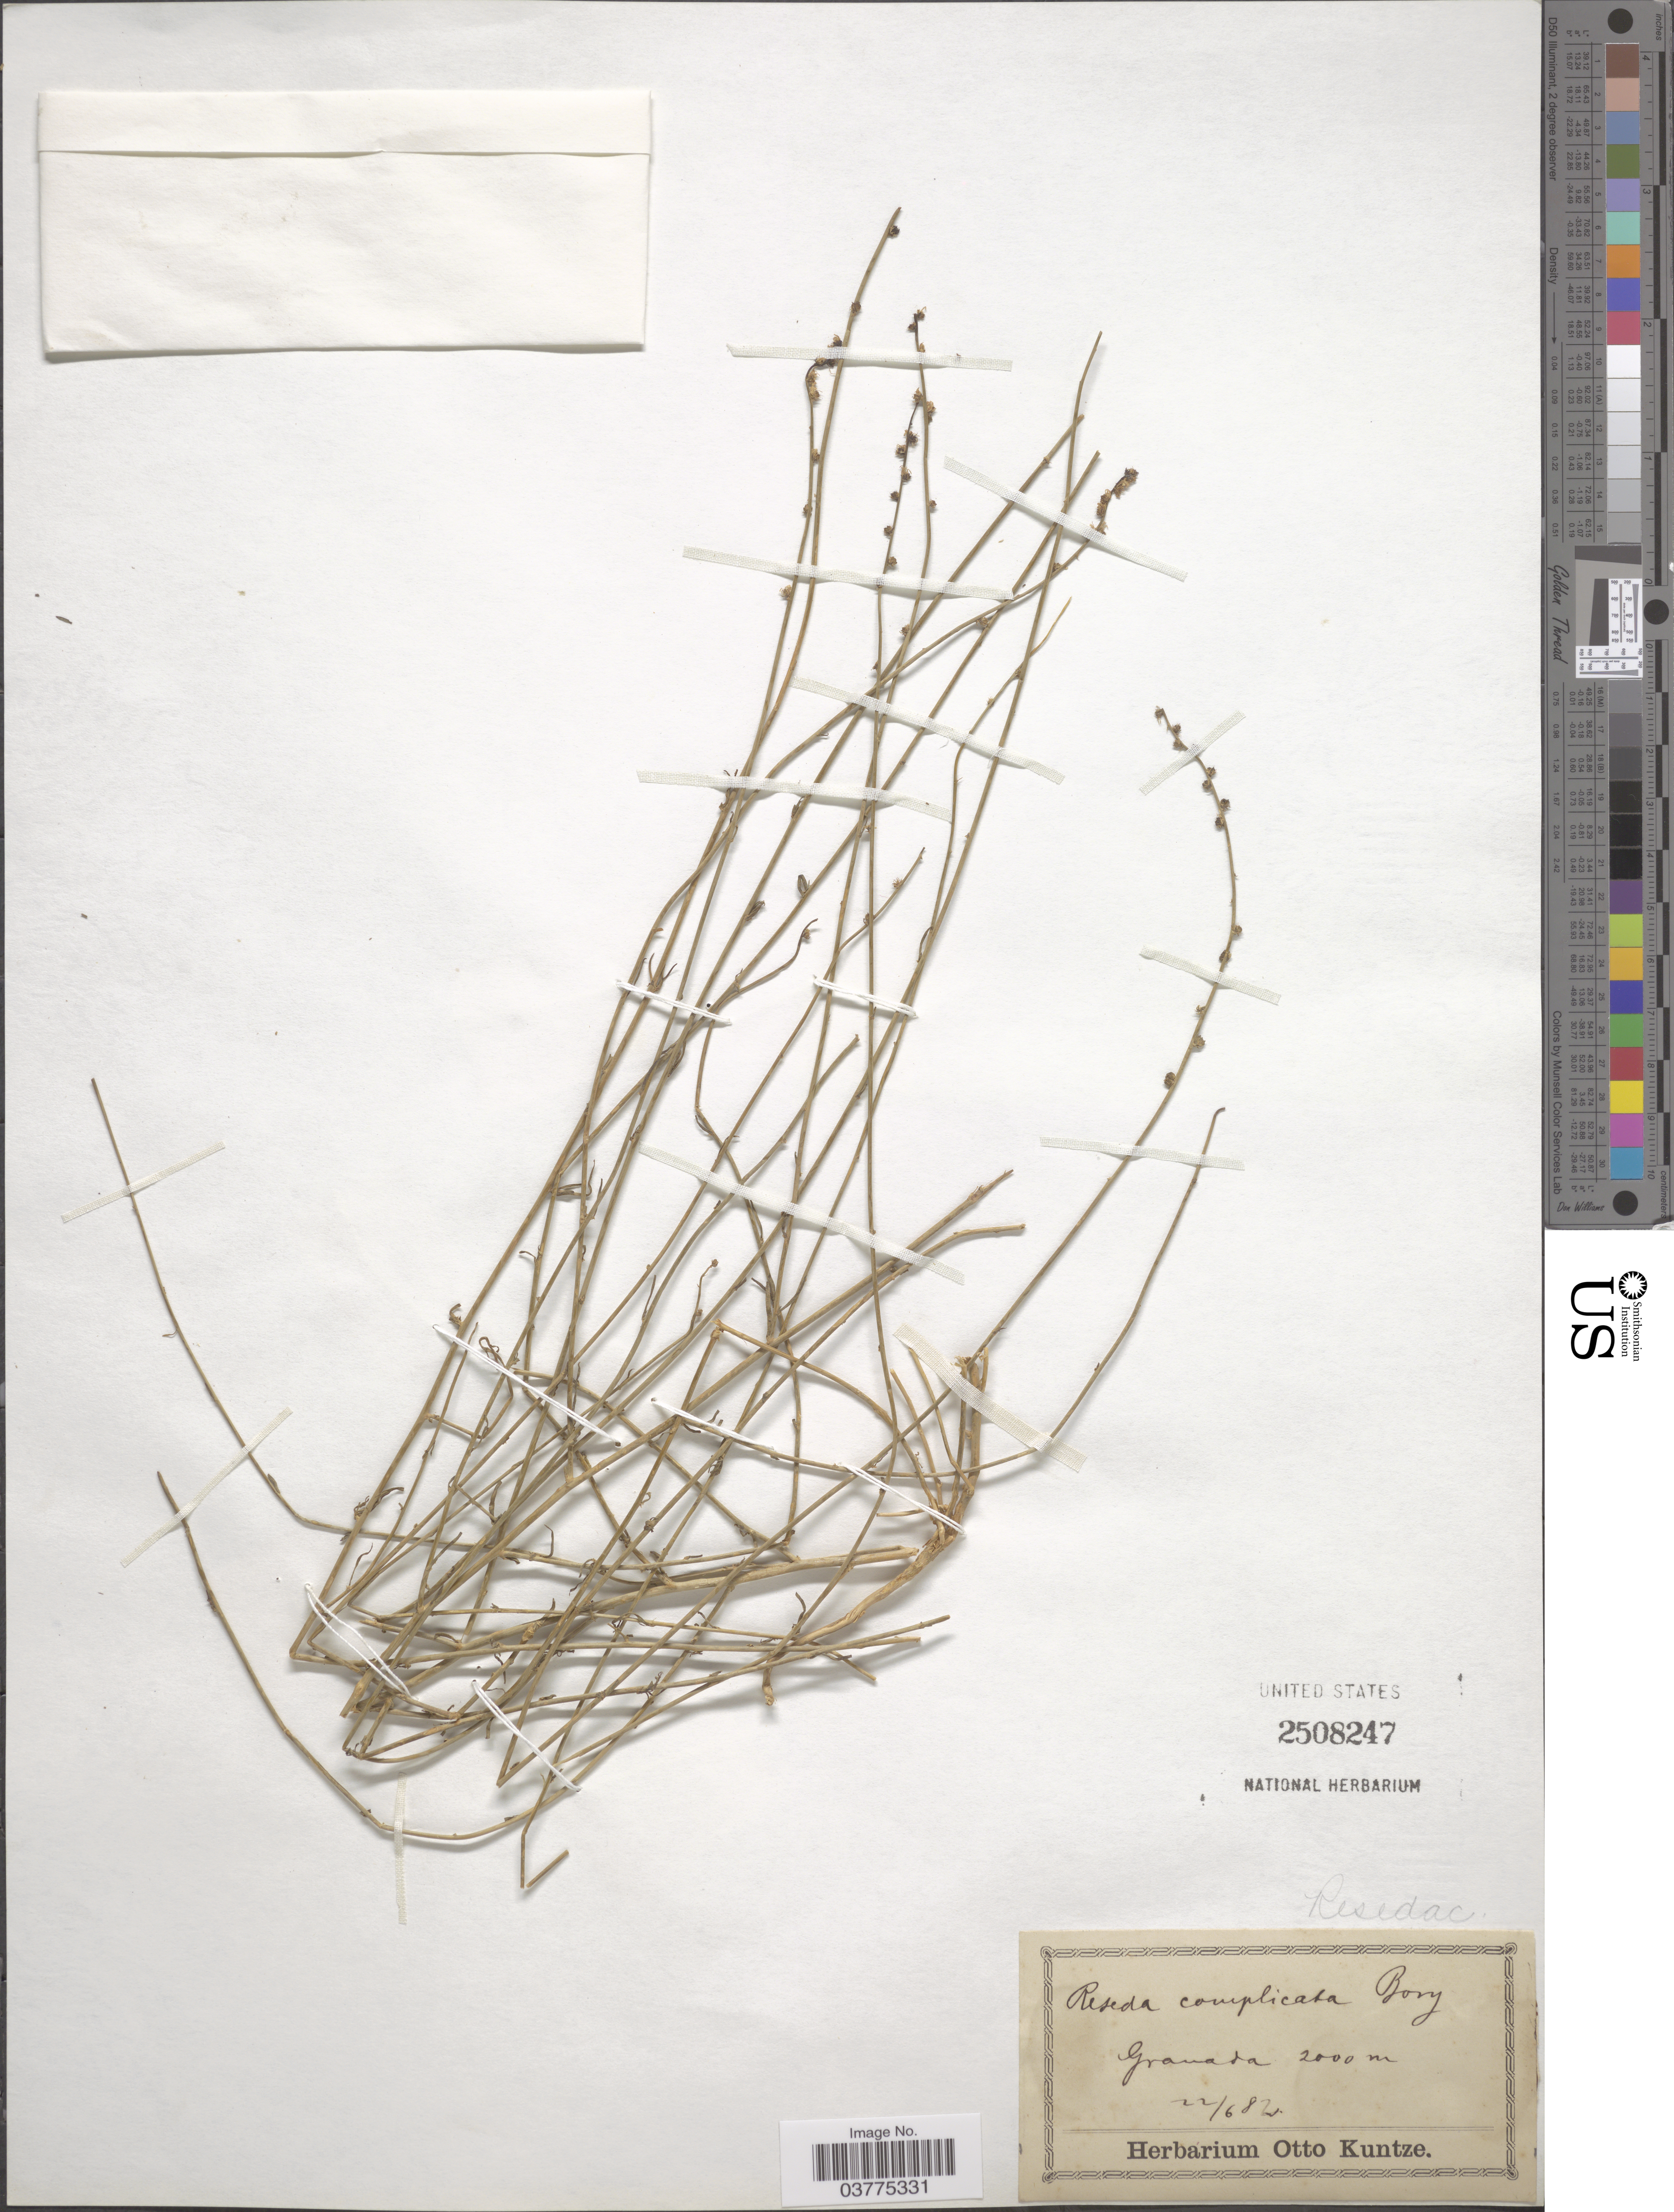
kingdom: Plantae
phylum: Tracheophyta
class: Magnoliopsida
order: Brassicales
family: Resedaceae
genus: Reseda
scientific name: Reseda complicata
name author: Bory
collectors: ex herb. Otto Kuntze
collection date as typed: Transcribed d/m/y: 22/6/82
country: Spain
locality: Granada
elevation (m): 2000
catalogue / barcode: US 2508247